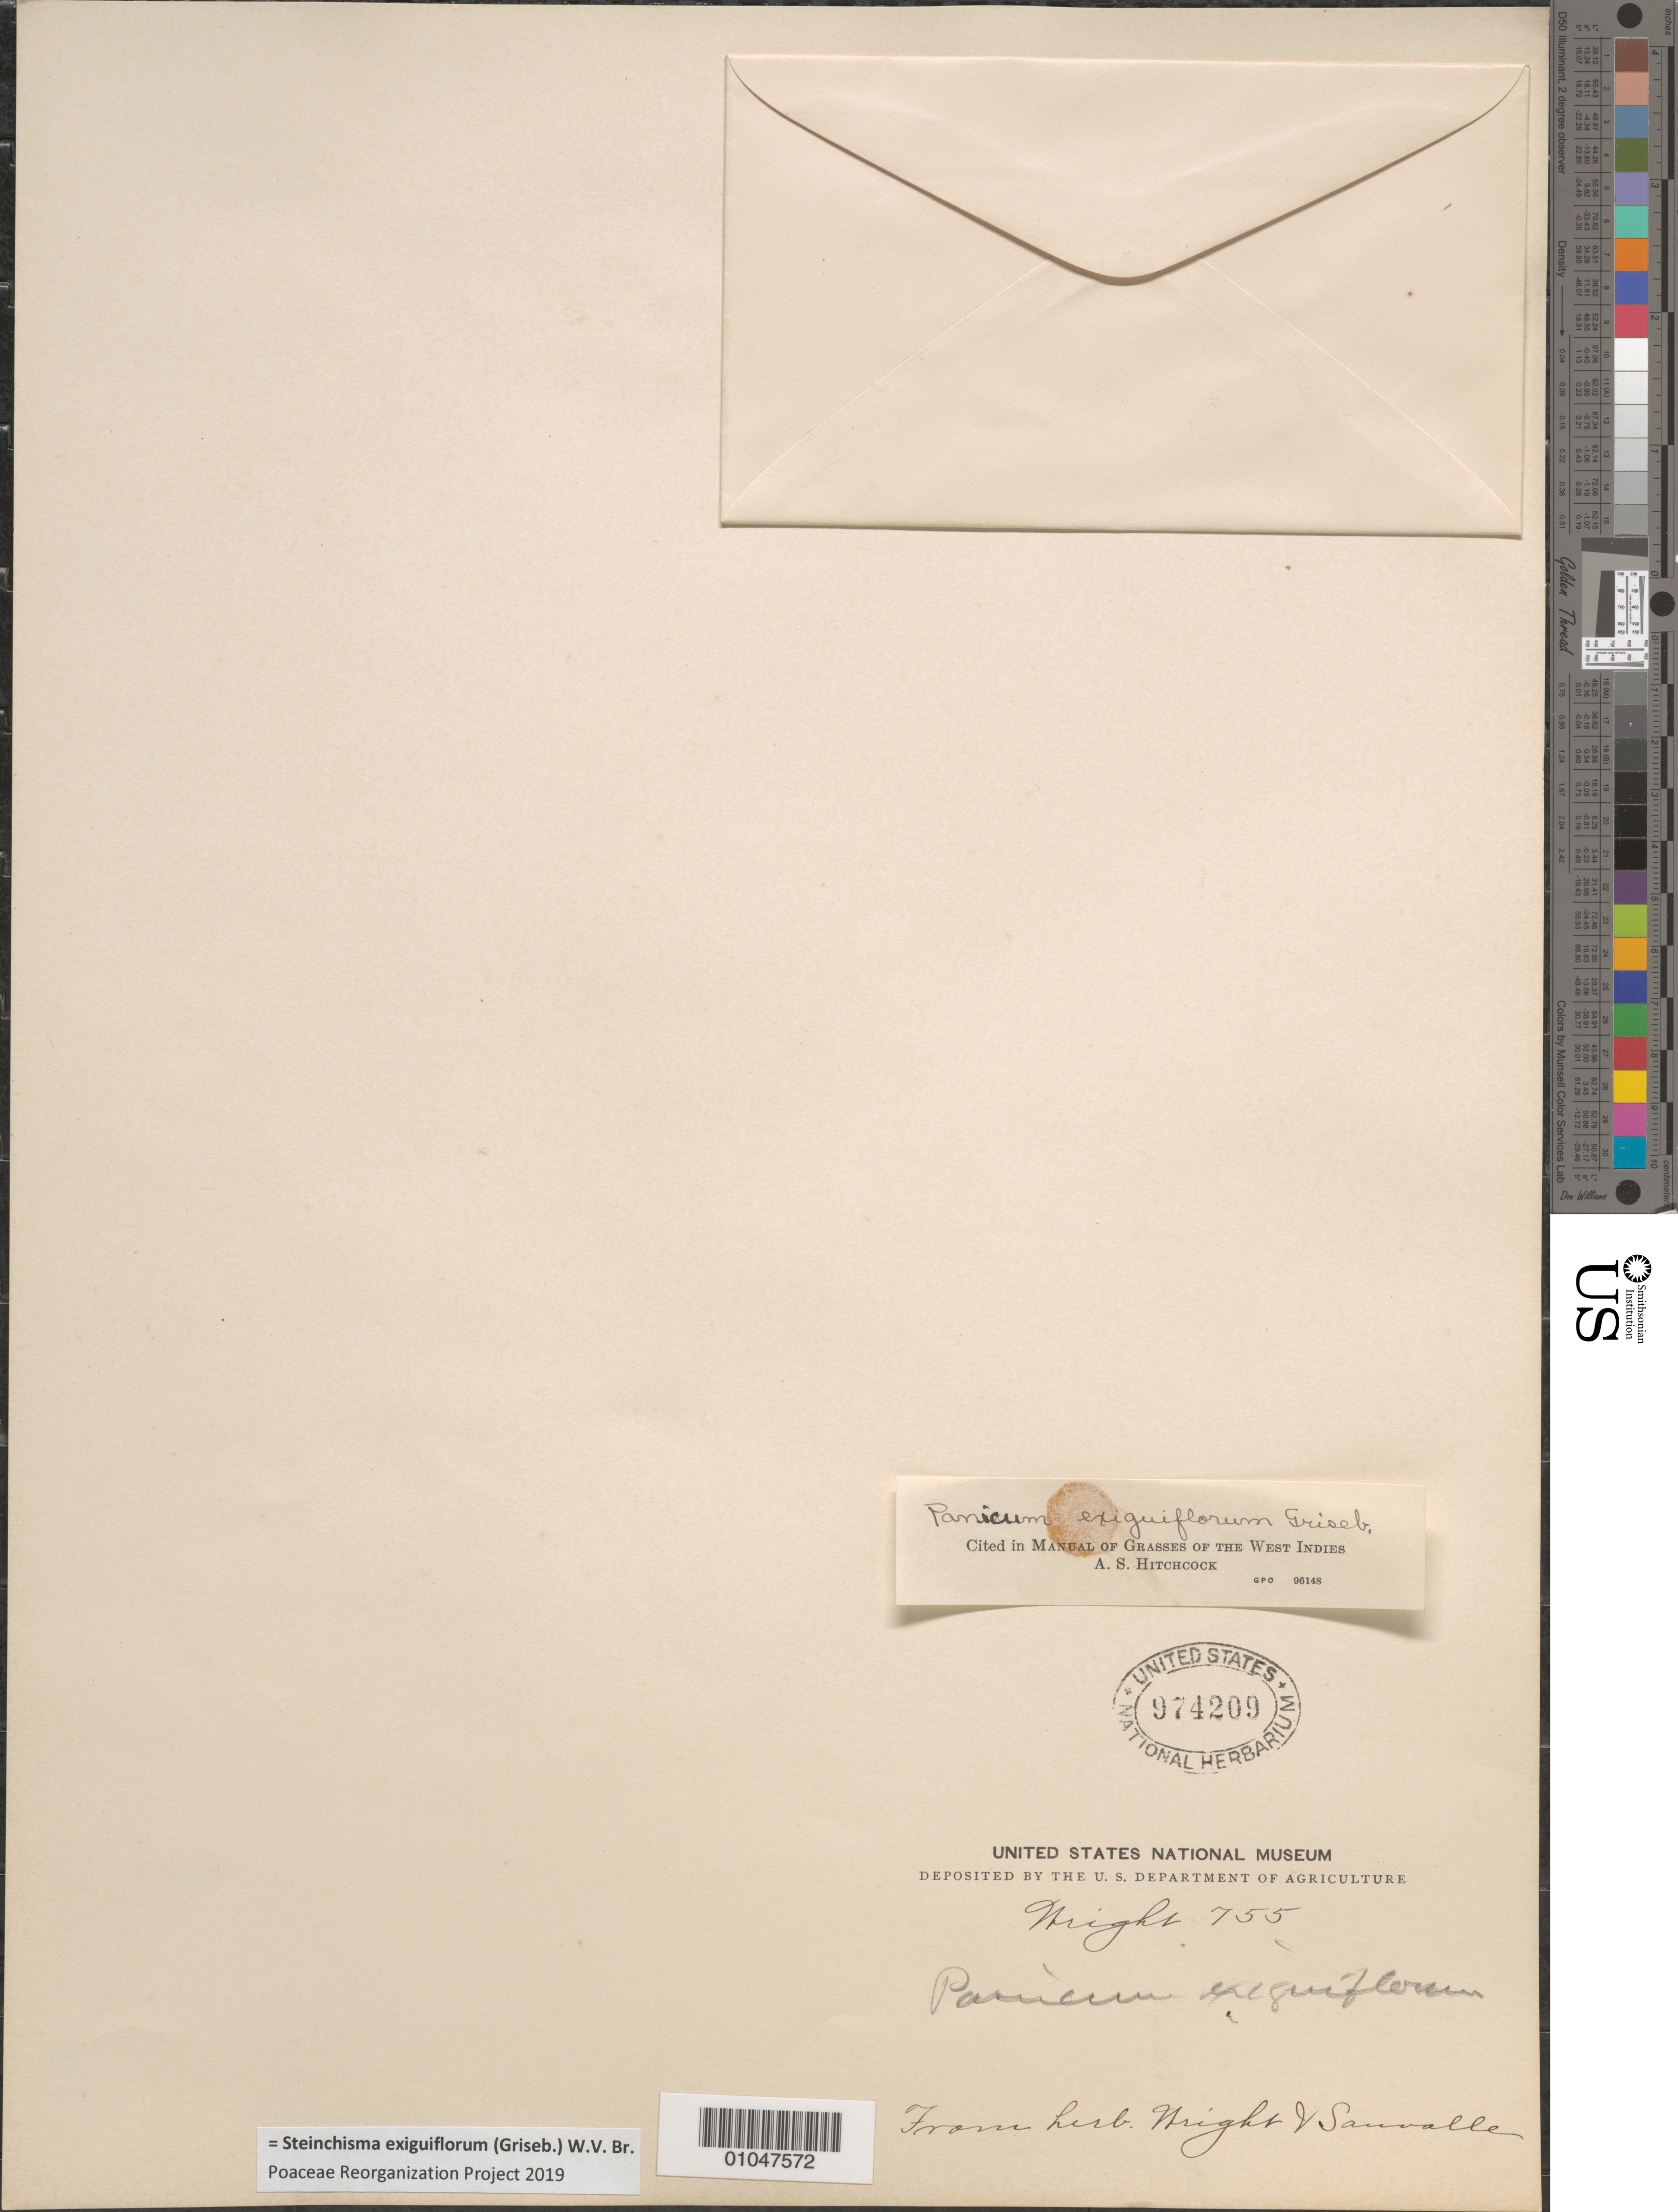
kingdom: Plantae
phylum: Tracheophyta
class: Liliopsida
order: Poales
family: Poaceae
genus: Panicum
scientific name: Panicum exiguiflorum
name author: Griseb.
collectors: Wright, --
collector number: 755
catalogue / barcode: US 974209